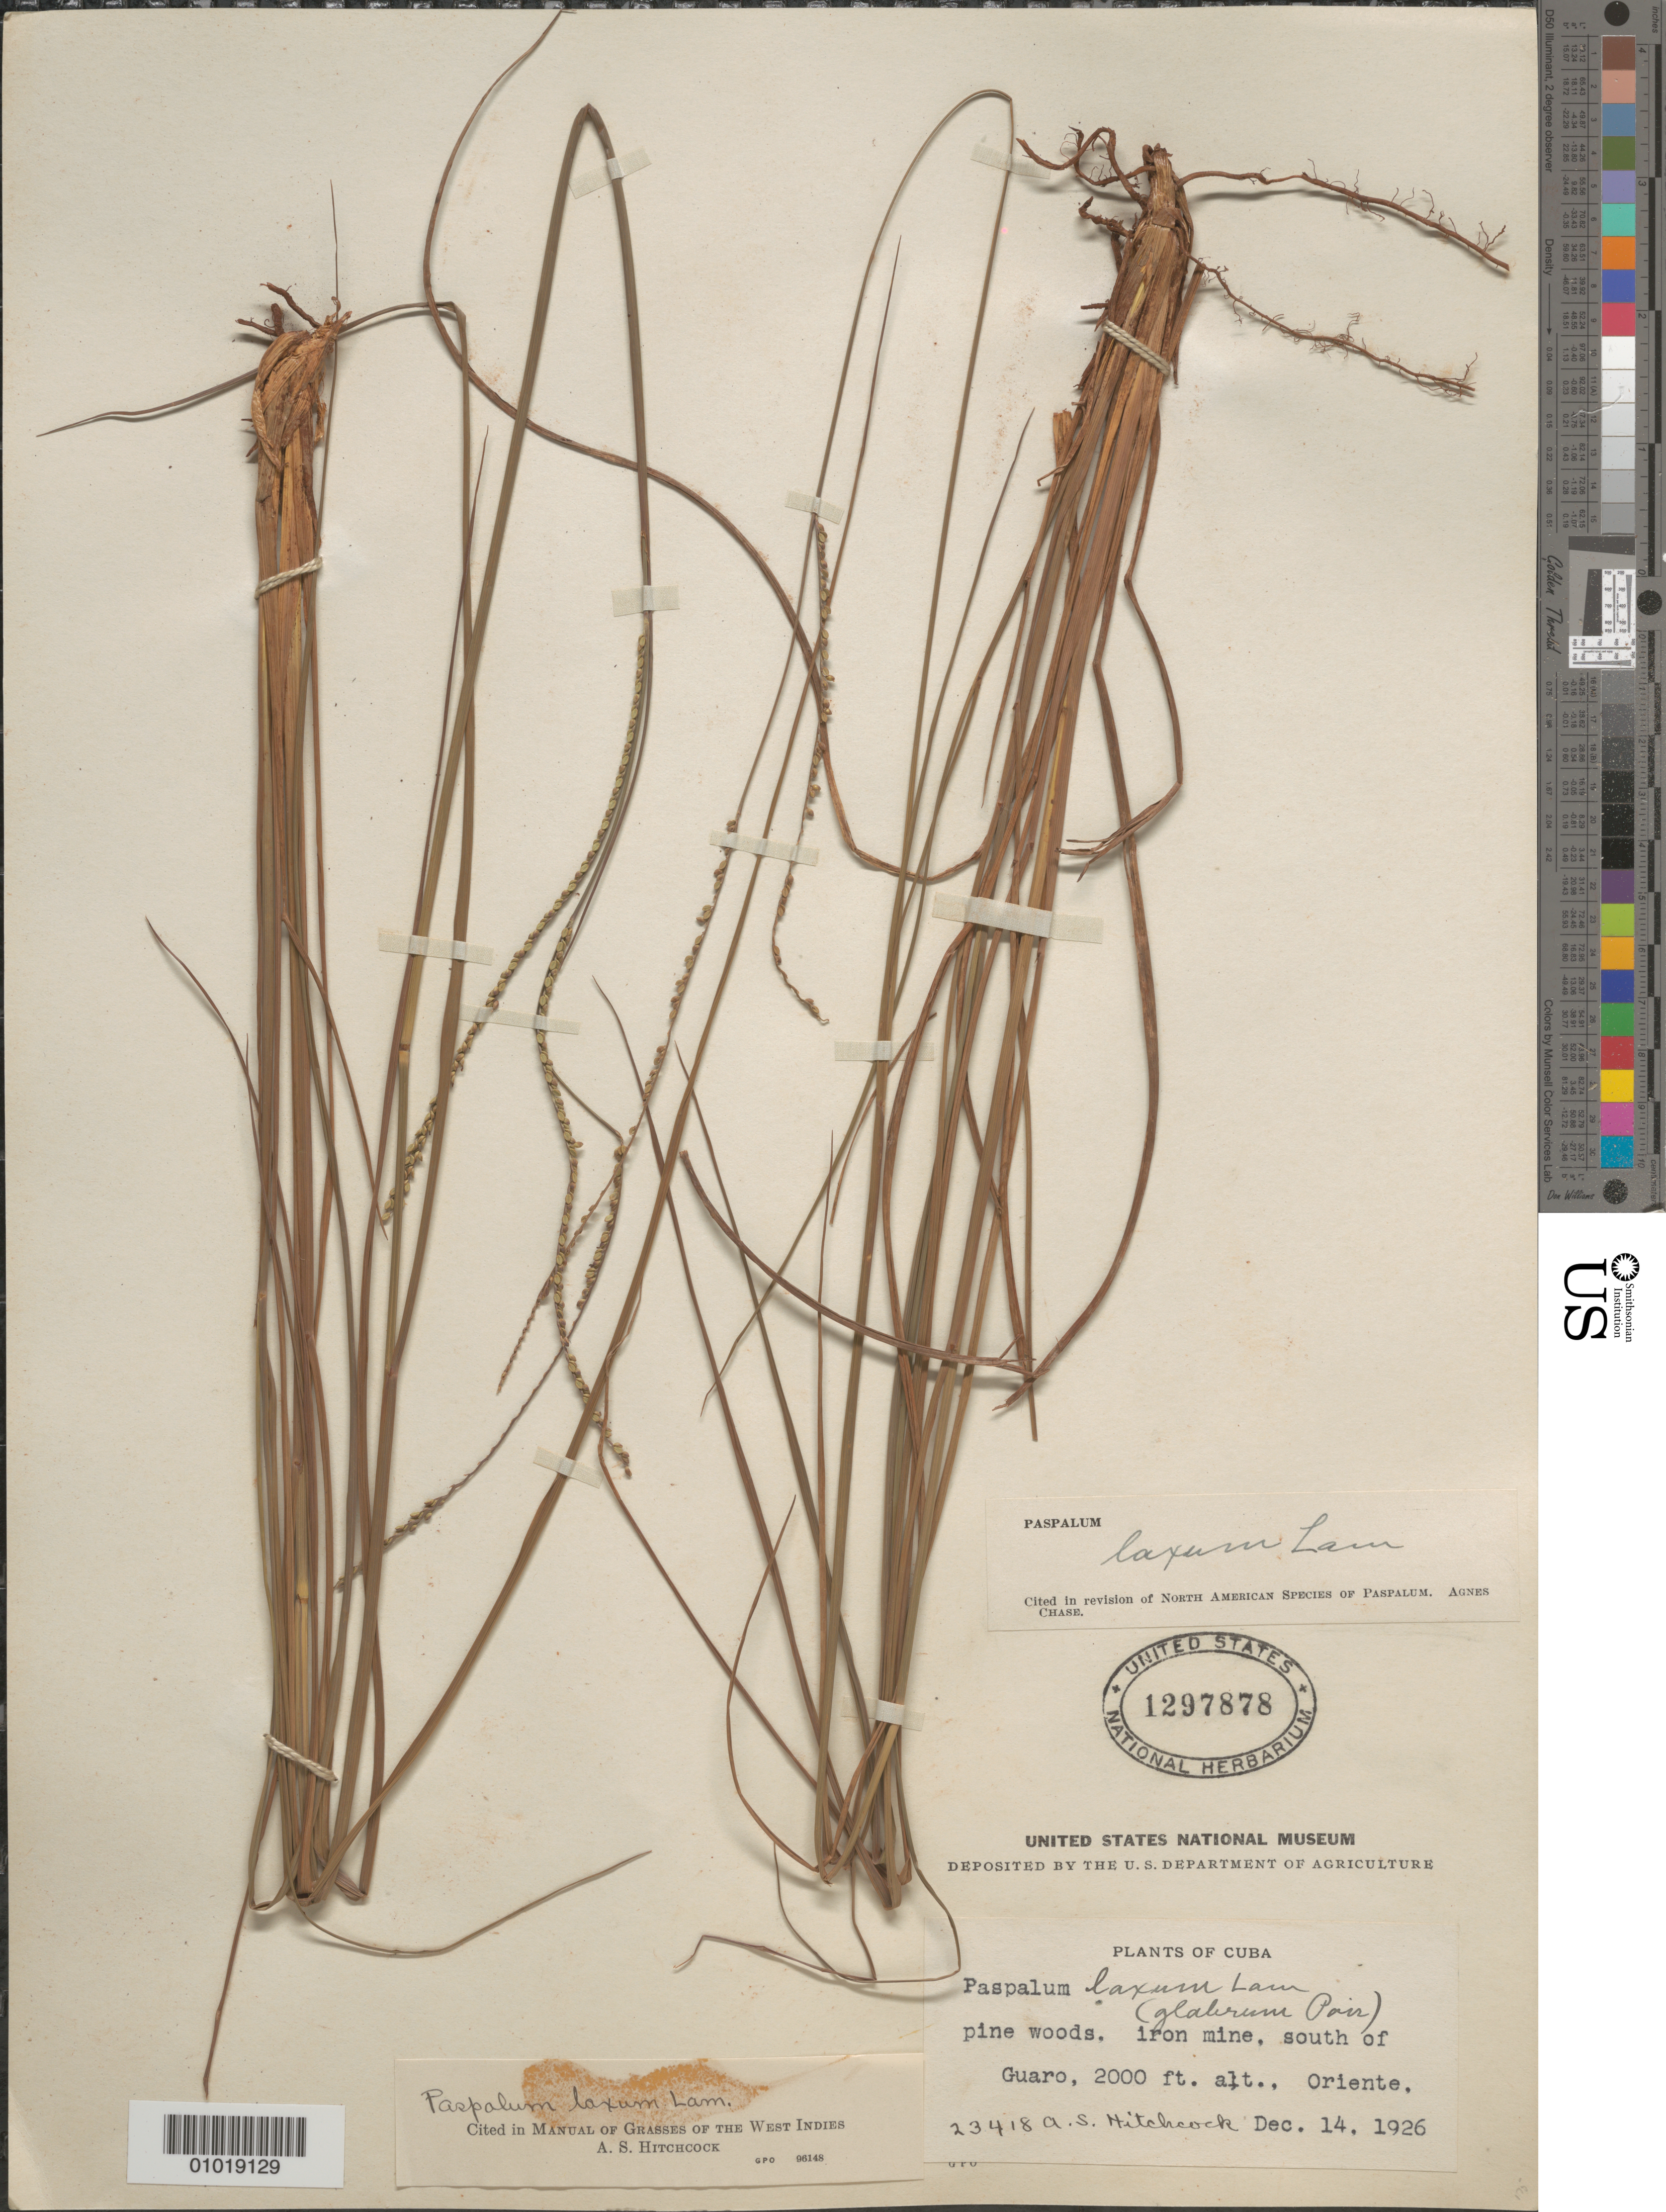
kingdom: Plantae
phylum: Tracheophyta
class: Liliopsida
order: Poales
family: Poaceae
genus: Paspalum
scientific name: Paspalum laxum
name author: Lam.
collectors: A. S. Hitchcock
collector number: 23418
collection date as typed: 14 Dec 1926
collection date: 1926-12-14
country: Cuba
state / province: Oriente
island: Cuba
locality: South of Guaro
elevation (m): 610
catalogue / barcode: US 1297878